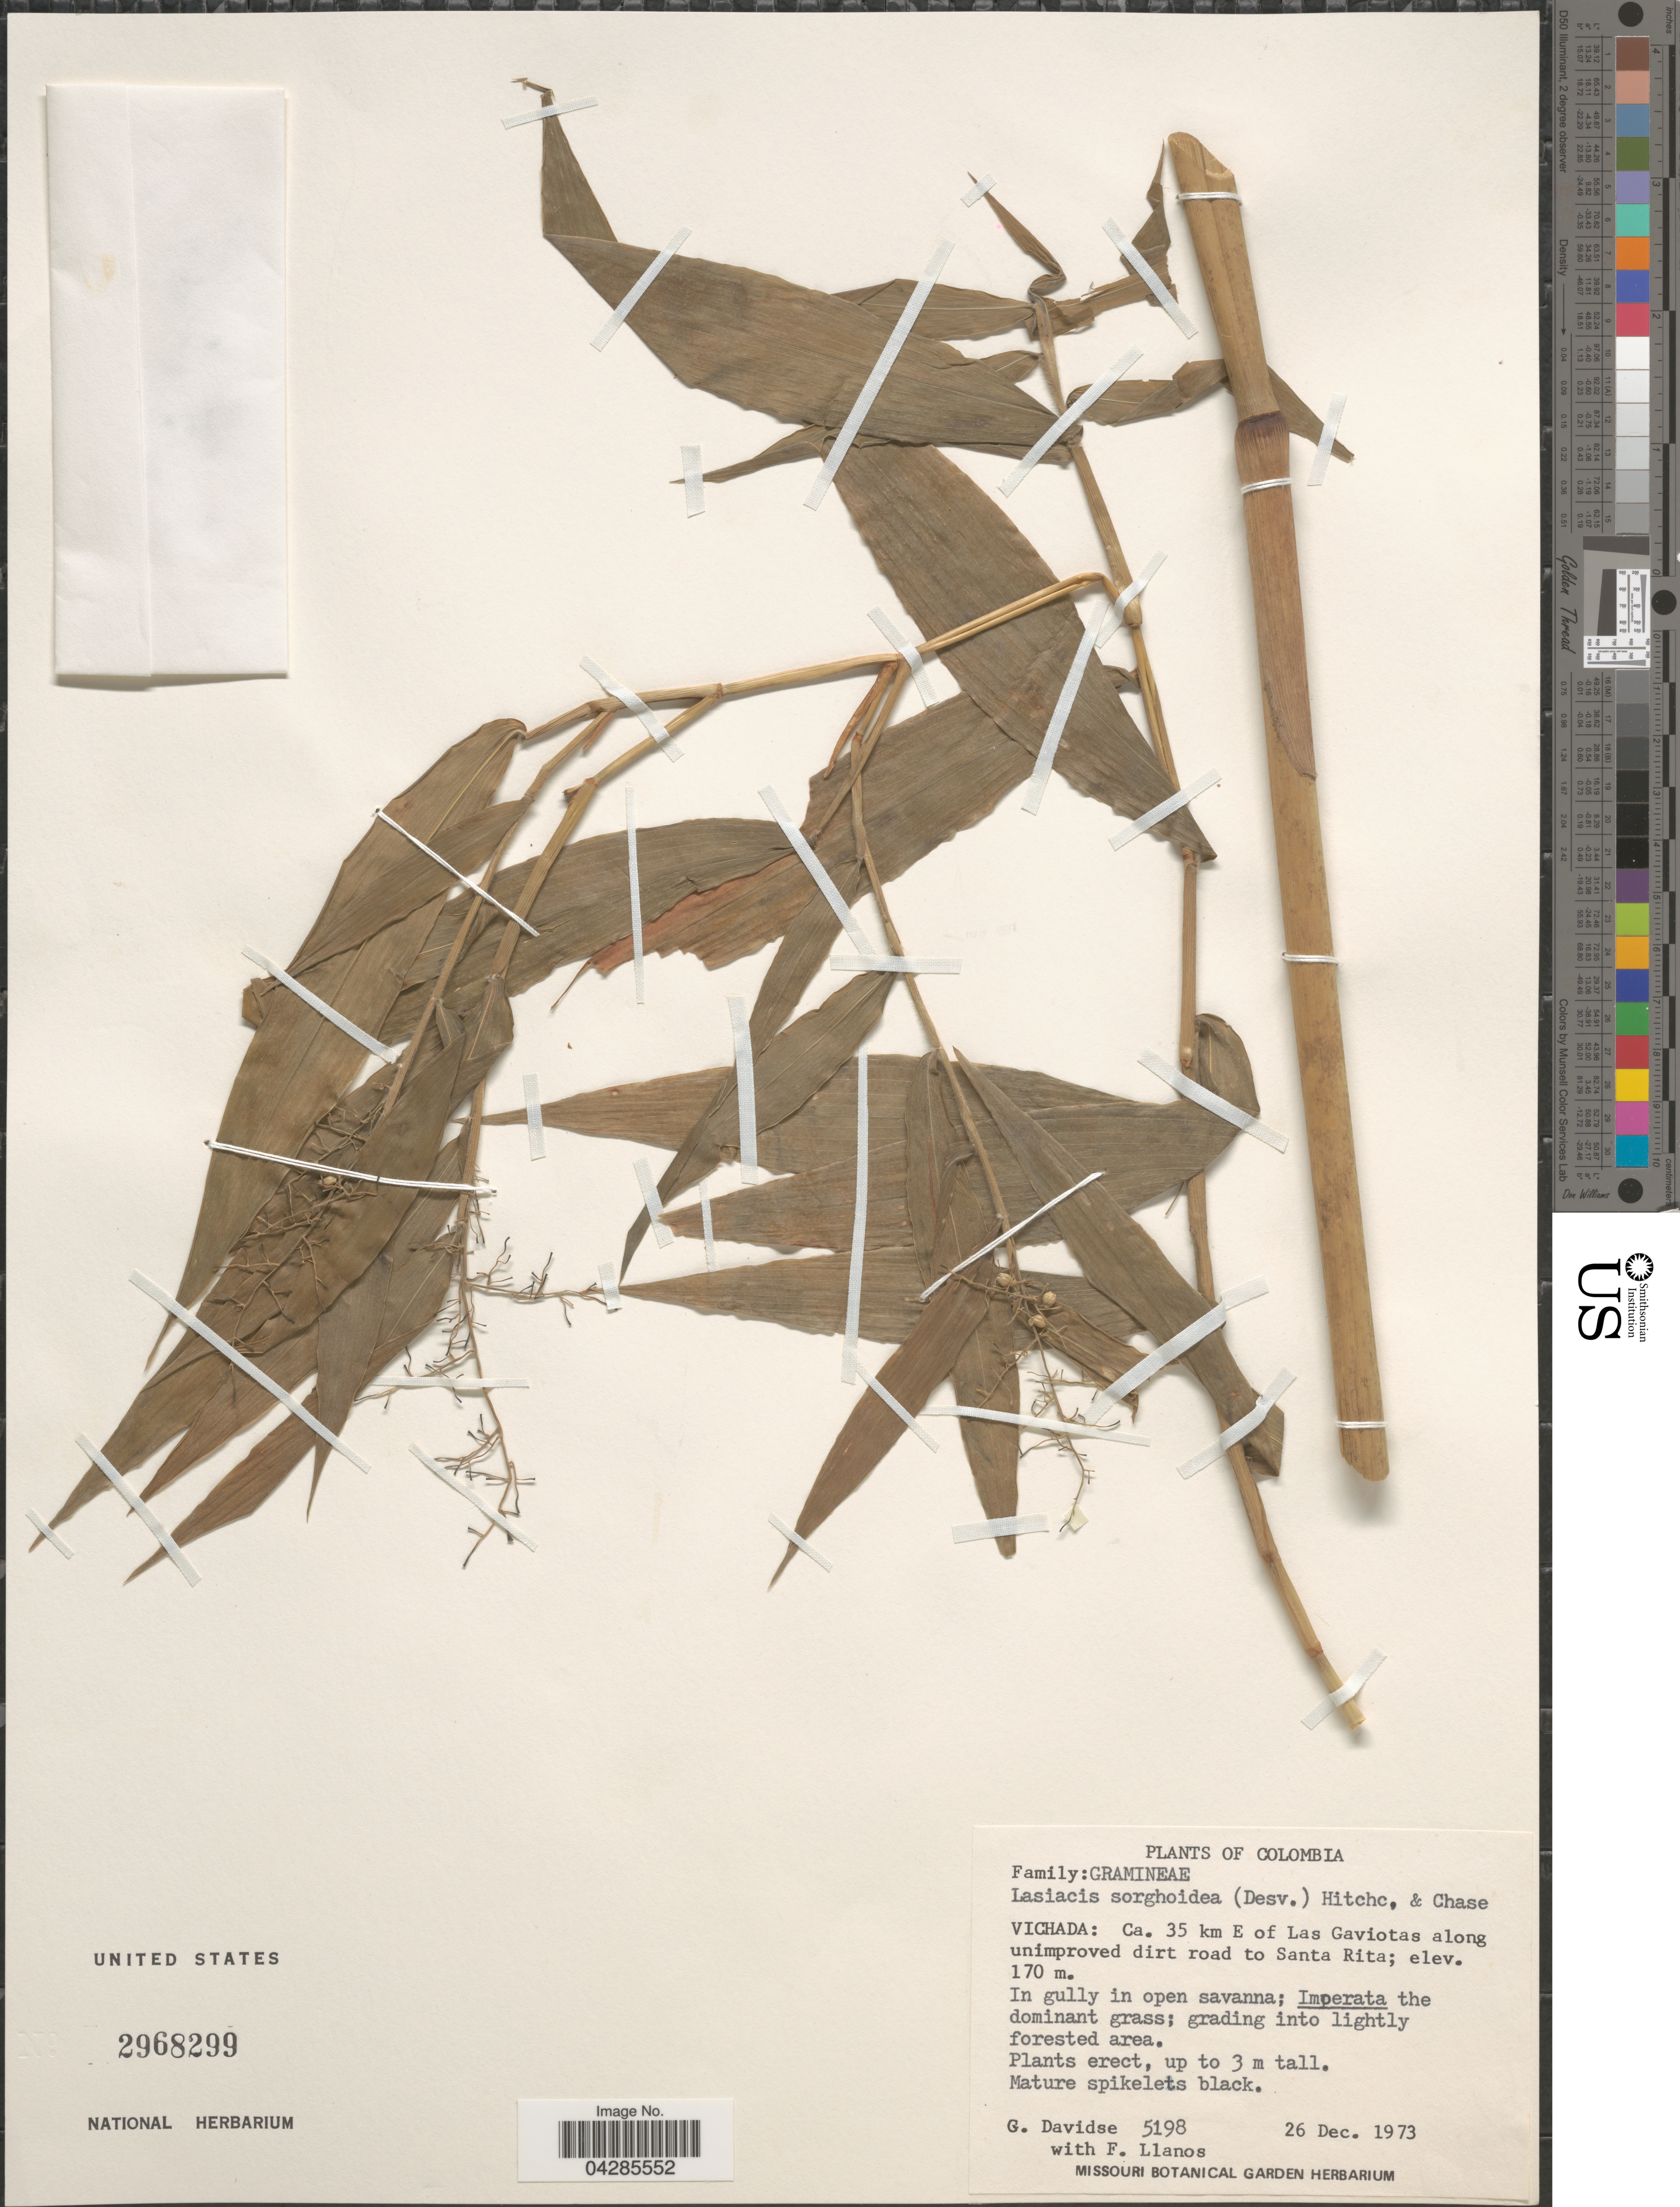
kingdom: Plantae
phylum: Tracheophyta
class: Liliopsida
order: Poales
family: Poaceae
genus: Lasiacis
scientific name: Lasiacis sorghoidea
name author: (Desv. ex Ham.) Hitchc. & Chase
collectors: G. Davidse & F. Llanos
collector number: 5198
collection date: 1973-12-26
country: Colombia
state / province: Vichada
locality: Ca. 35 km E of Las Gaviotas along unimproved dirt road to Santa Rita.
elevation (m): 170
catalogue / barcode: US 2968299